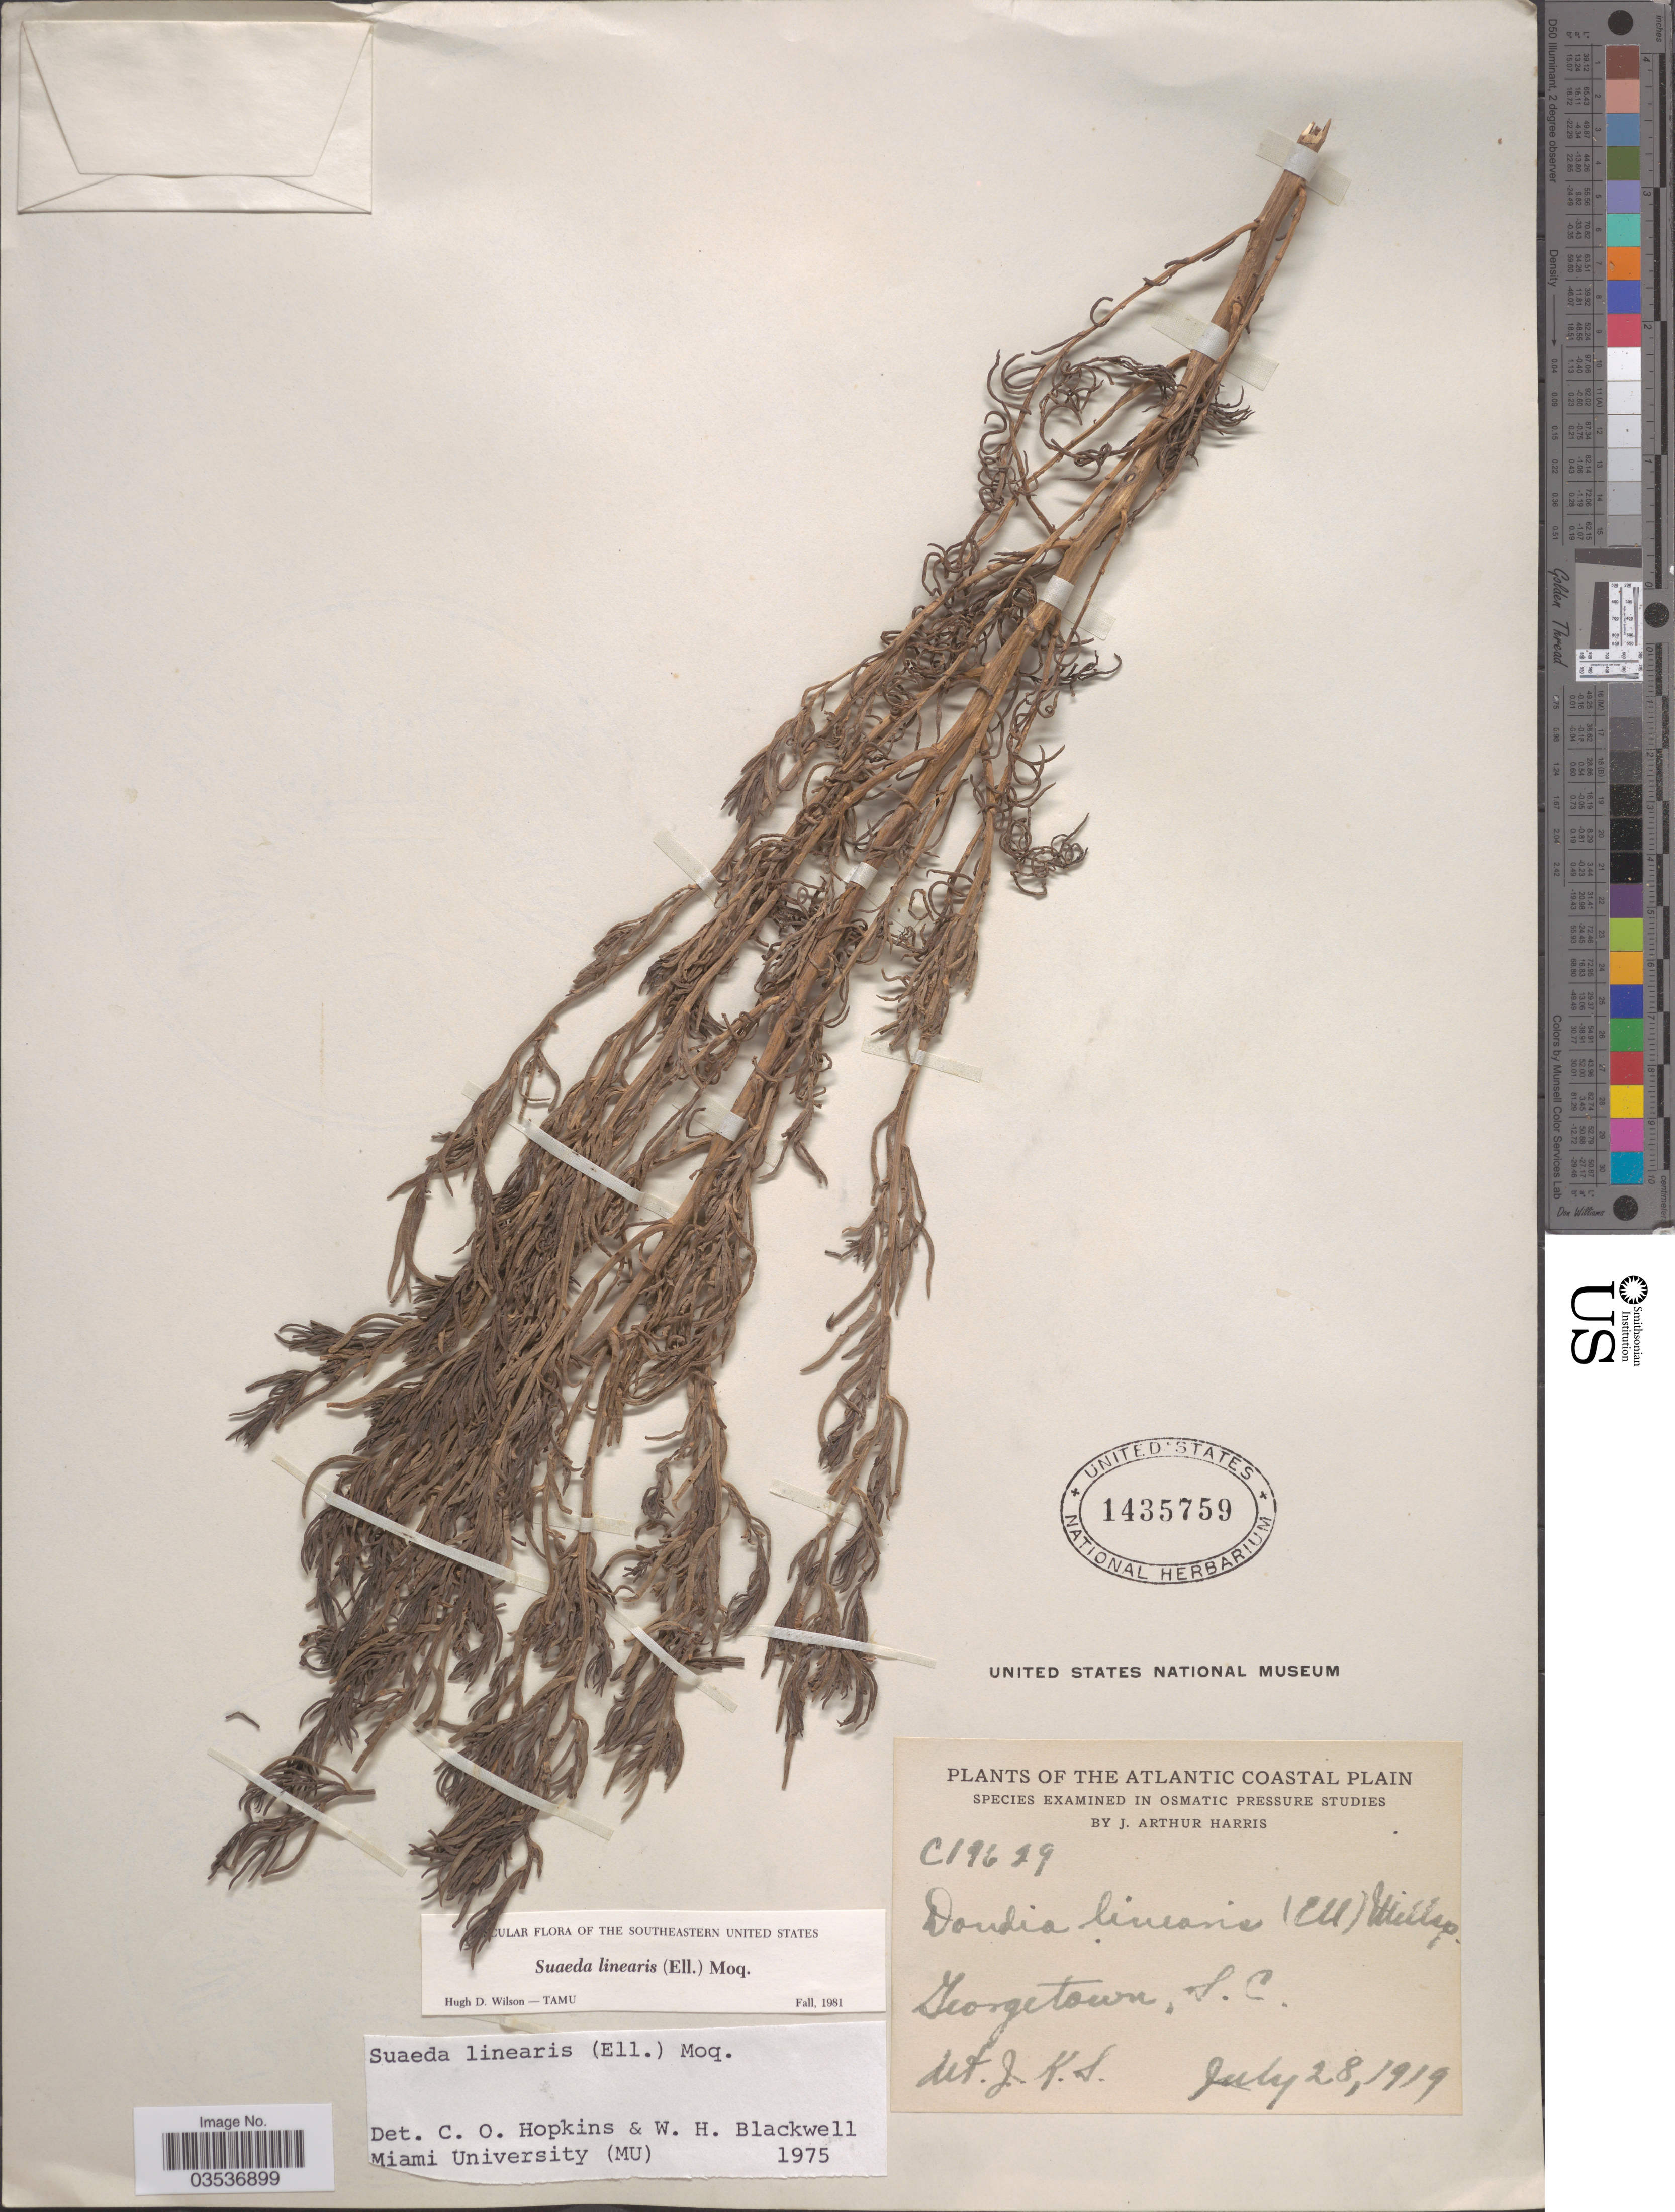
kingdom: Plantae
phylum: Tracheophyta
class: Magnoliopsida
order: Caryophyllales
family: Amaranthaceae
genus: Suaeda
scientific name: Suaeda linearis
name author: (Elliott) Moq.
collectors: J. A. Harris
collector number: C19629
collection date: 1919-07-28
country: United States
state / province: South Carolina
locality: Georgetown. Atlantic Coastal Plain.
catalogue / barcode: US 1435759